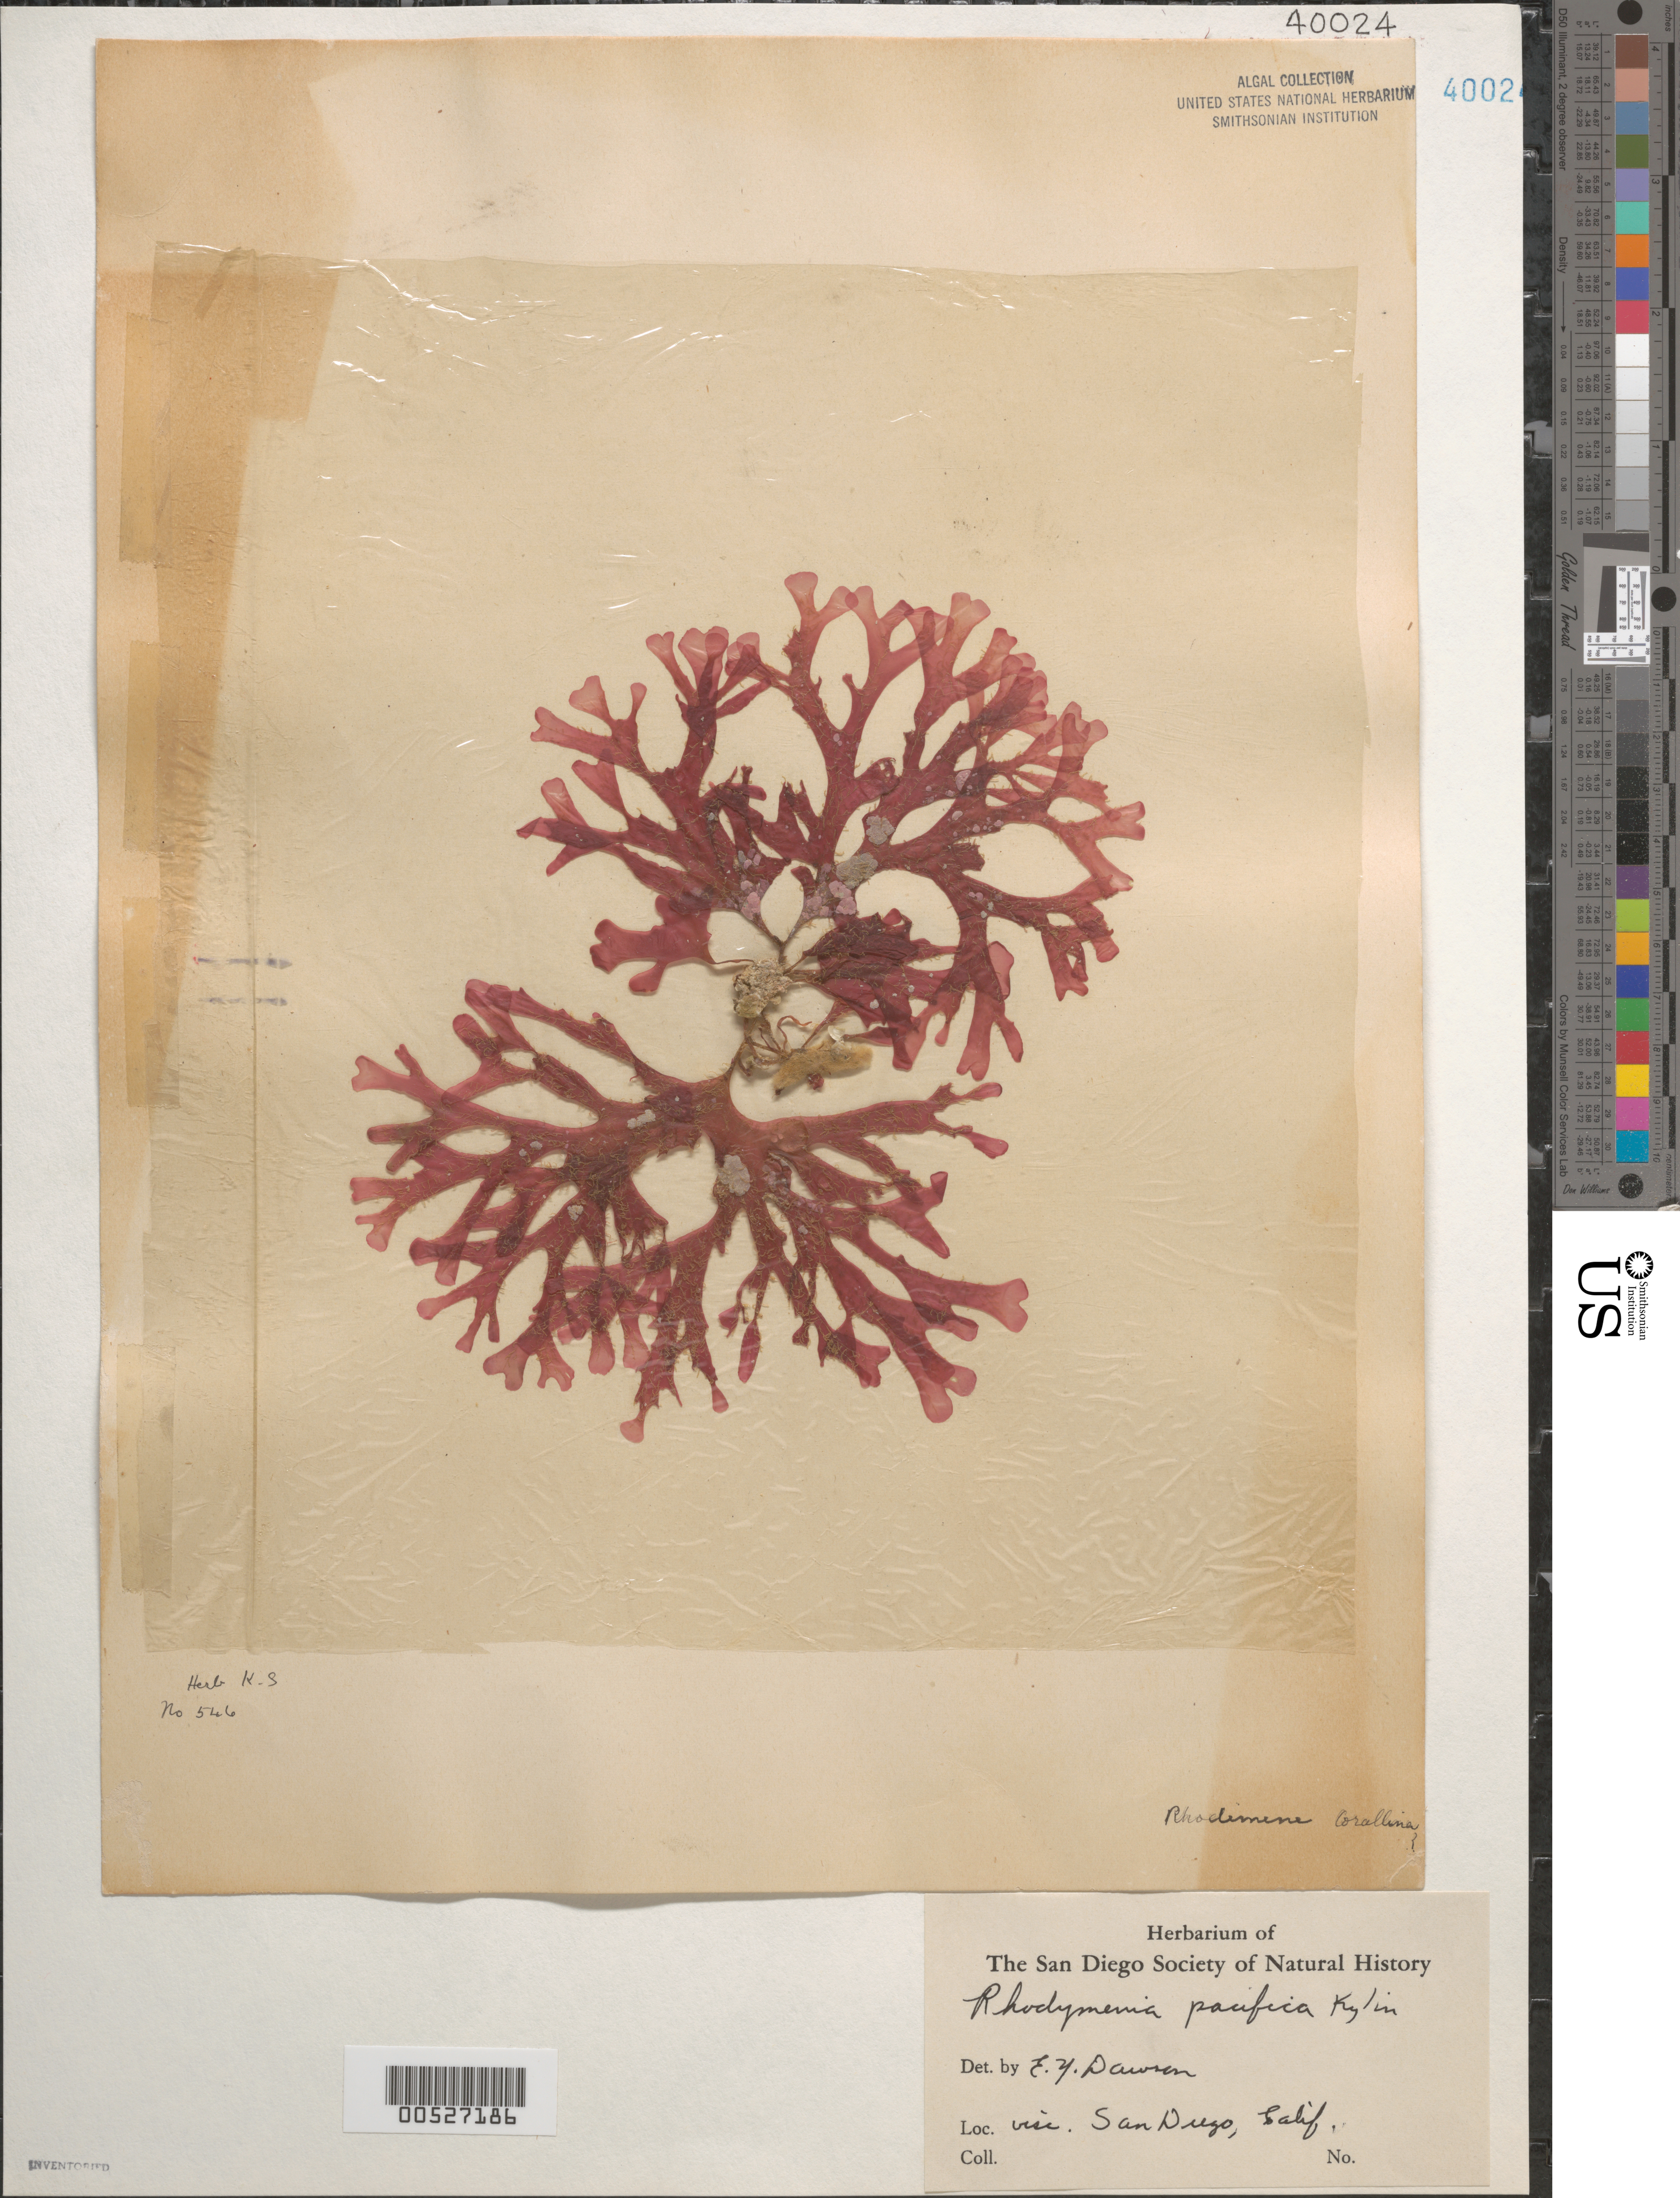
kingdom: Plantae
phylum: Rhodophyta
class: Florideophyceae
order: Rhodymeniales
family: Rhodymeniaceae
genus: Rhodymenia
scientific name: Rhodymenia pacifica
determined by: Dawson, E. Y.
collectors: K. S.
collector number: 546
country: United States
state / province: California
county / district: San Diego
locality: San Diego area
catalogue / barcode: US 40024